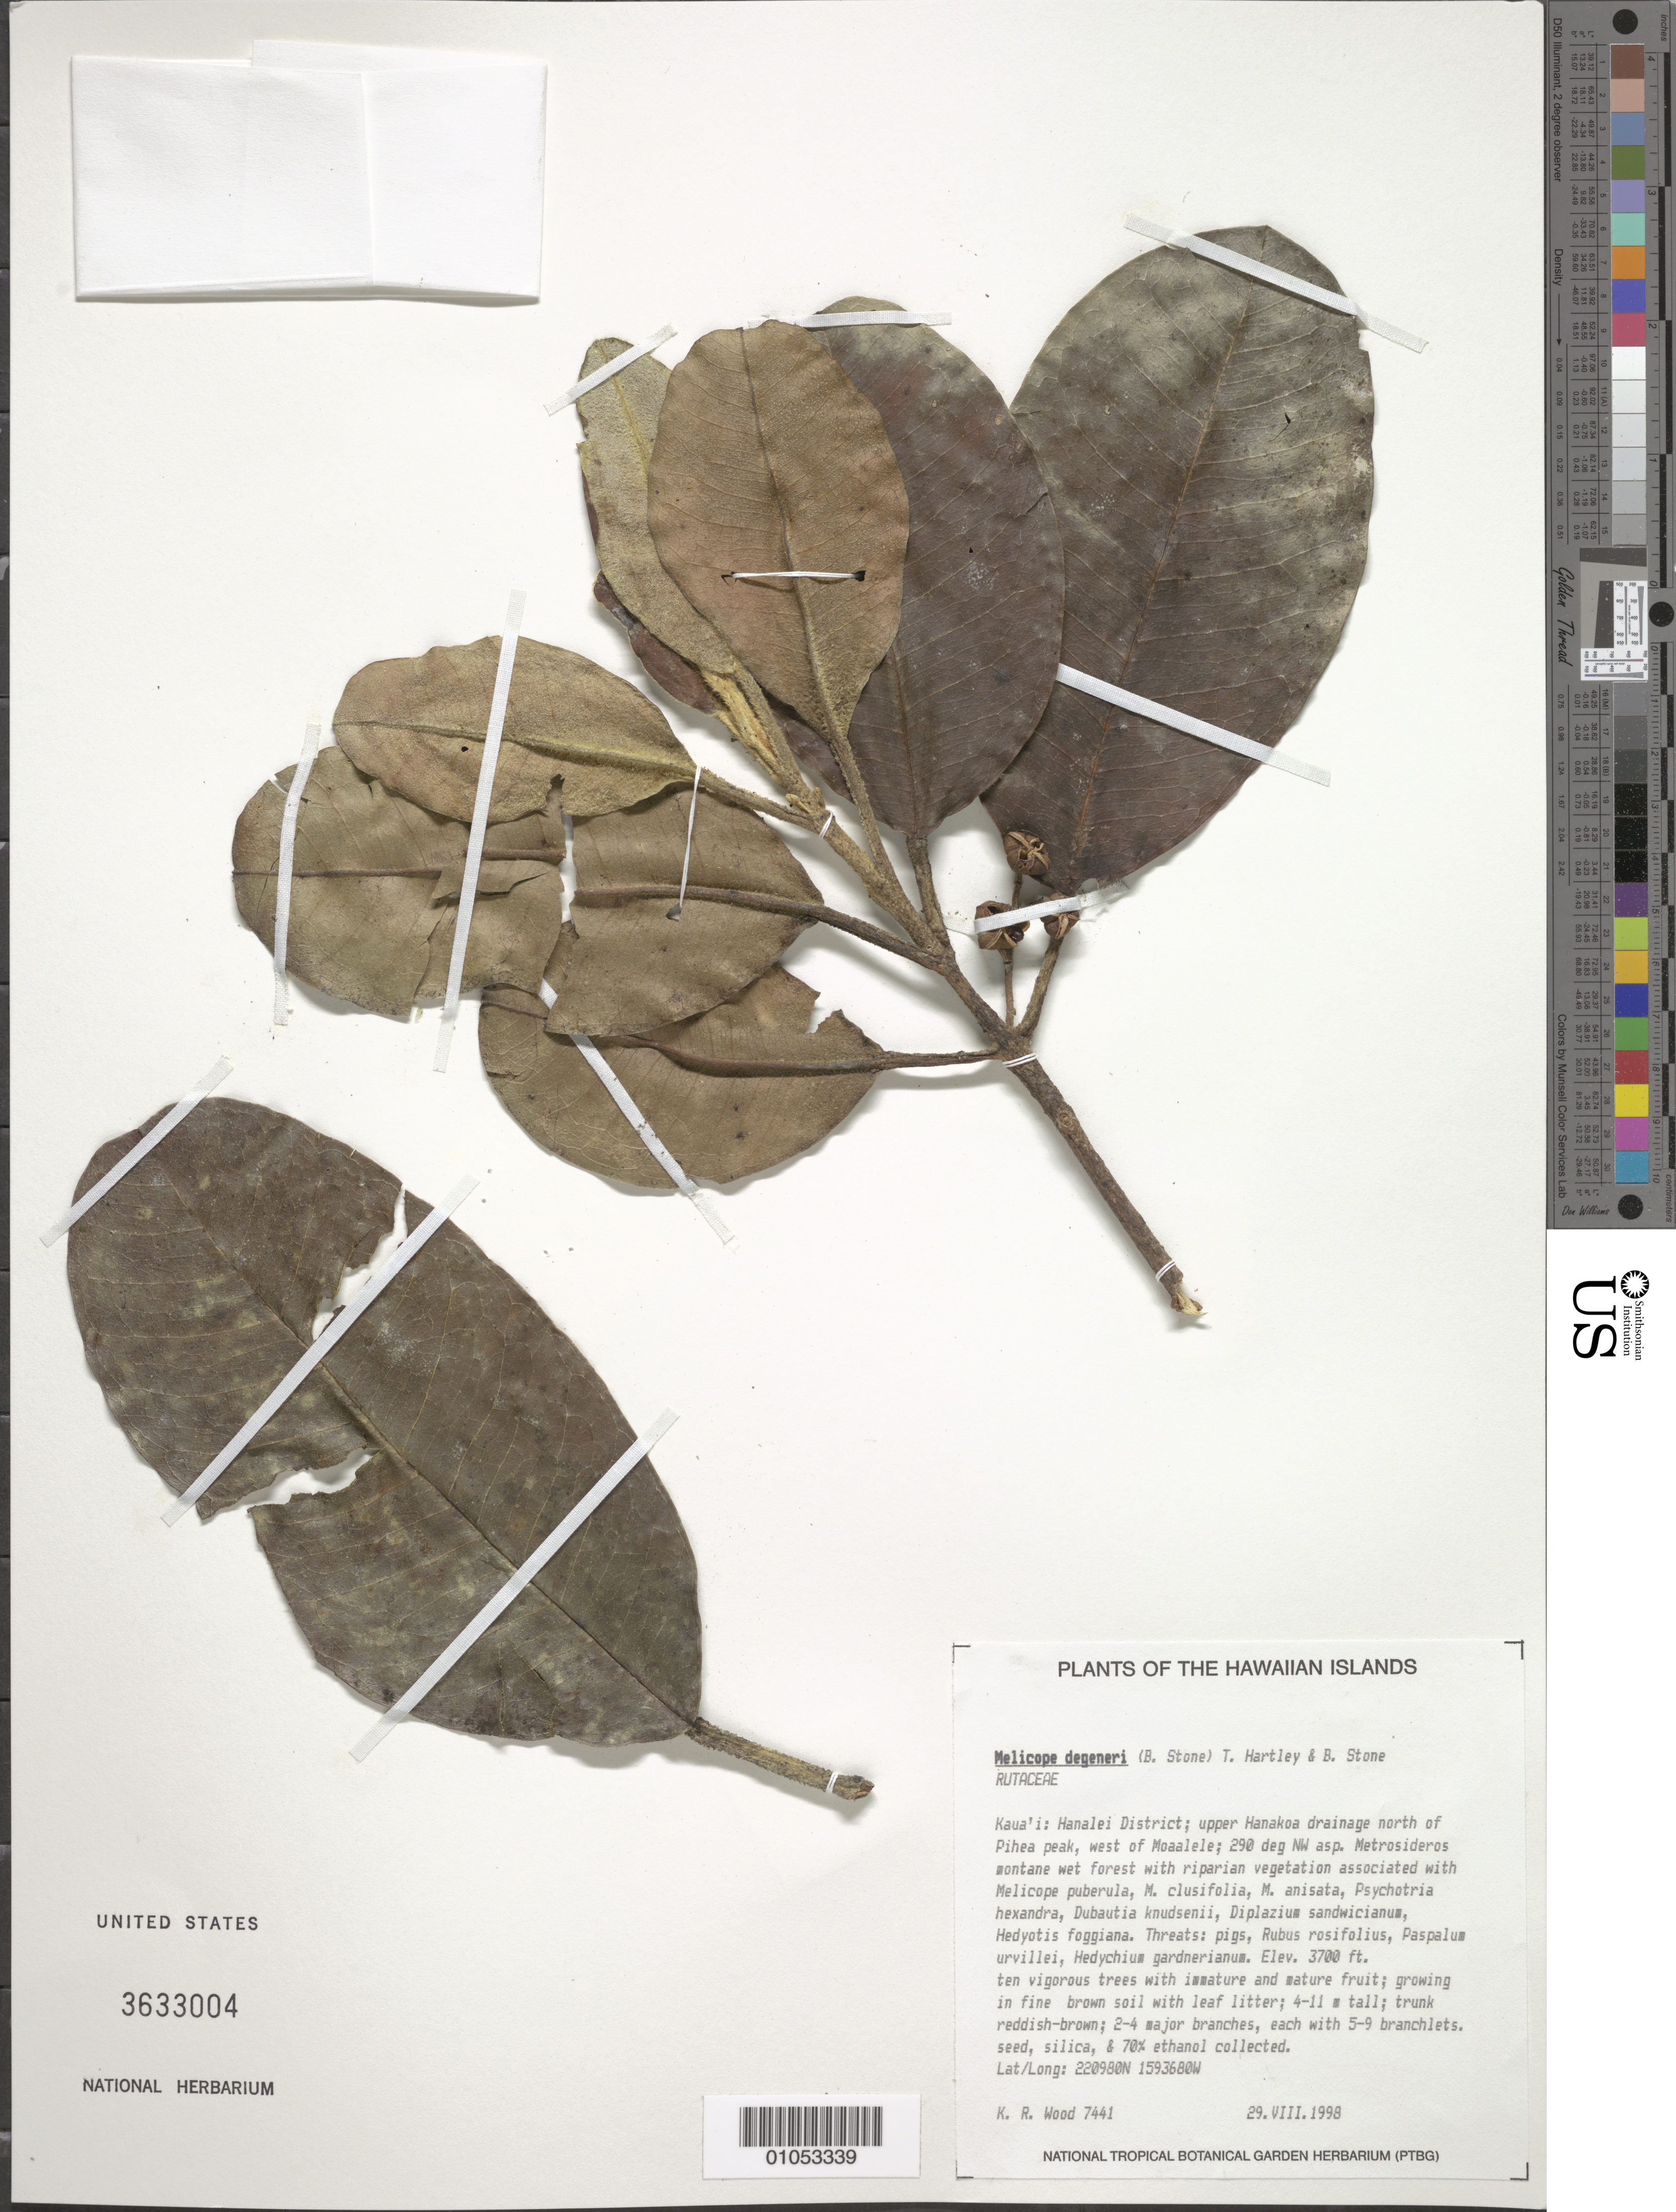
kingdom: Plantae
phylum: Tracheophyta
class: Magnoliopsida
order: Sapindales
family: Rutaceae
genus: Melicope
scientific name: Melicope degeneri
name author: (B.C. Stone) T.G. Hartley & B.C. Stone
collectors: K. R. Wood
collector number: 7441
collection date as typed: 29 Aug 1998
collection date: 1998-08-29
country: United States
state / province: Hawaii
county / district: Kauai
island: Kaua'i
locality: Hanalei District, uUpper Hanakoa drainage north of Pihea peak, west of Moaalele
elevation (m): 1128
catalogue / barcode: US 3633004